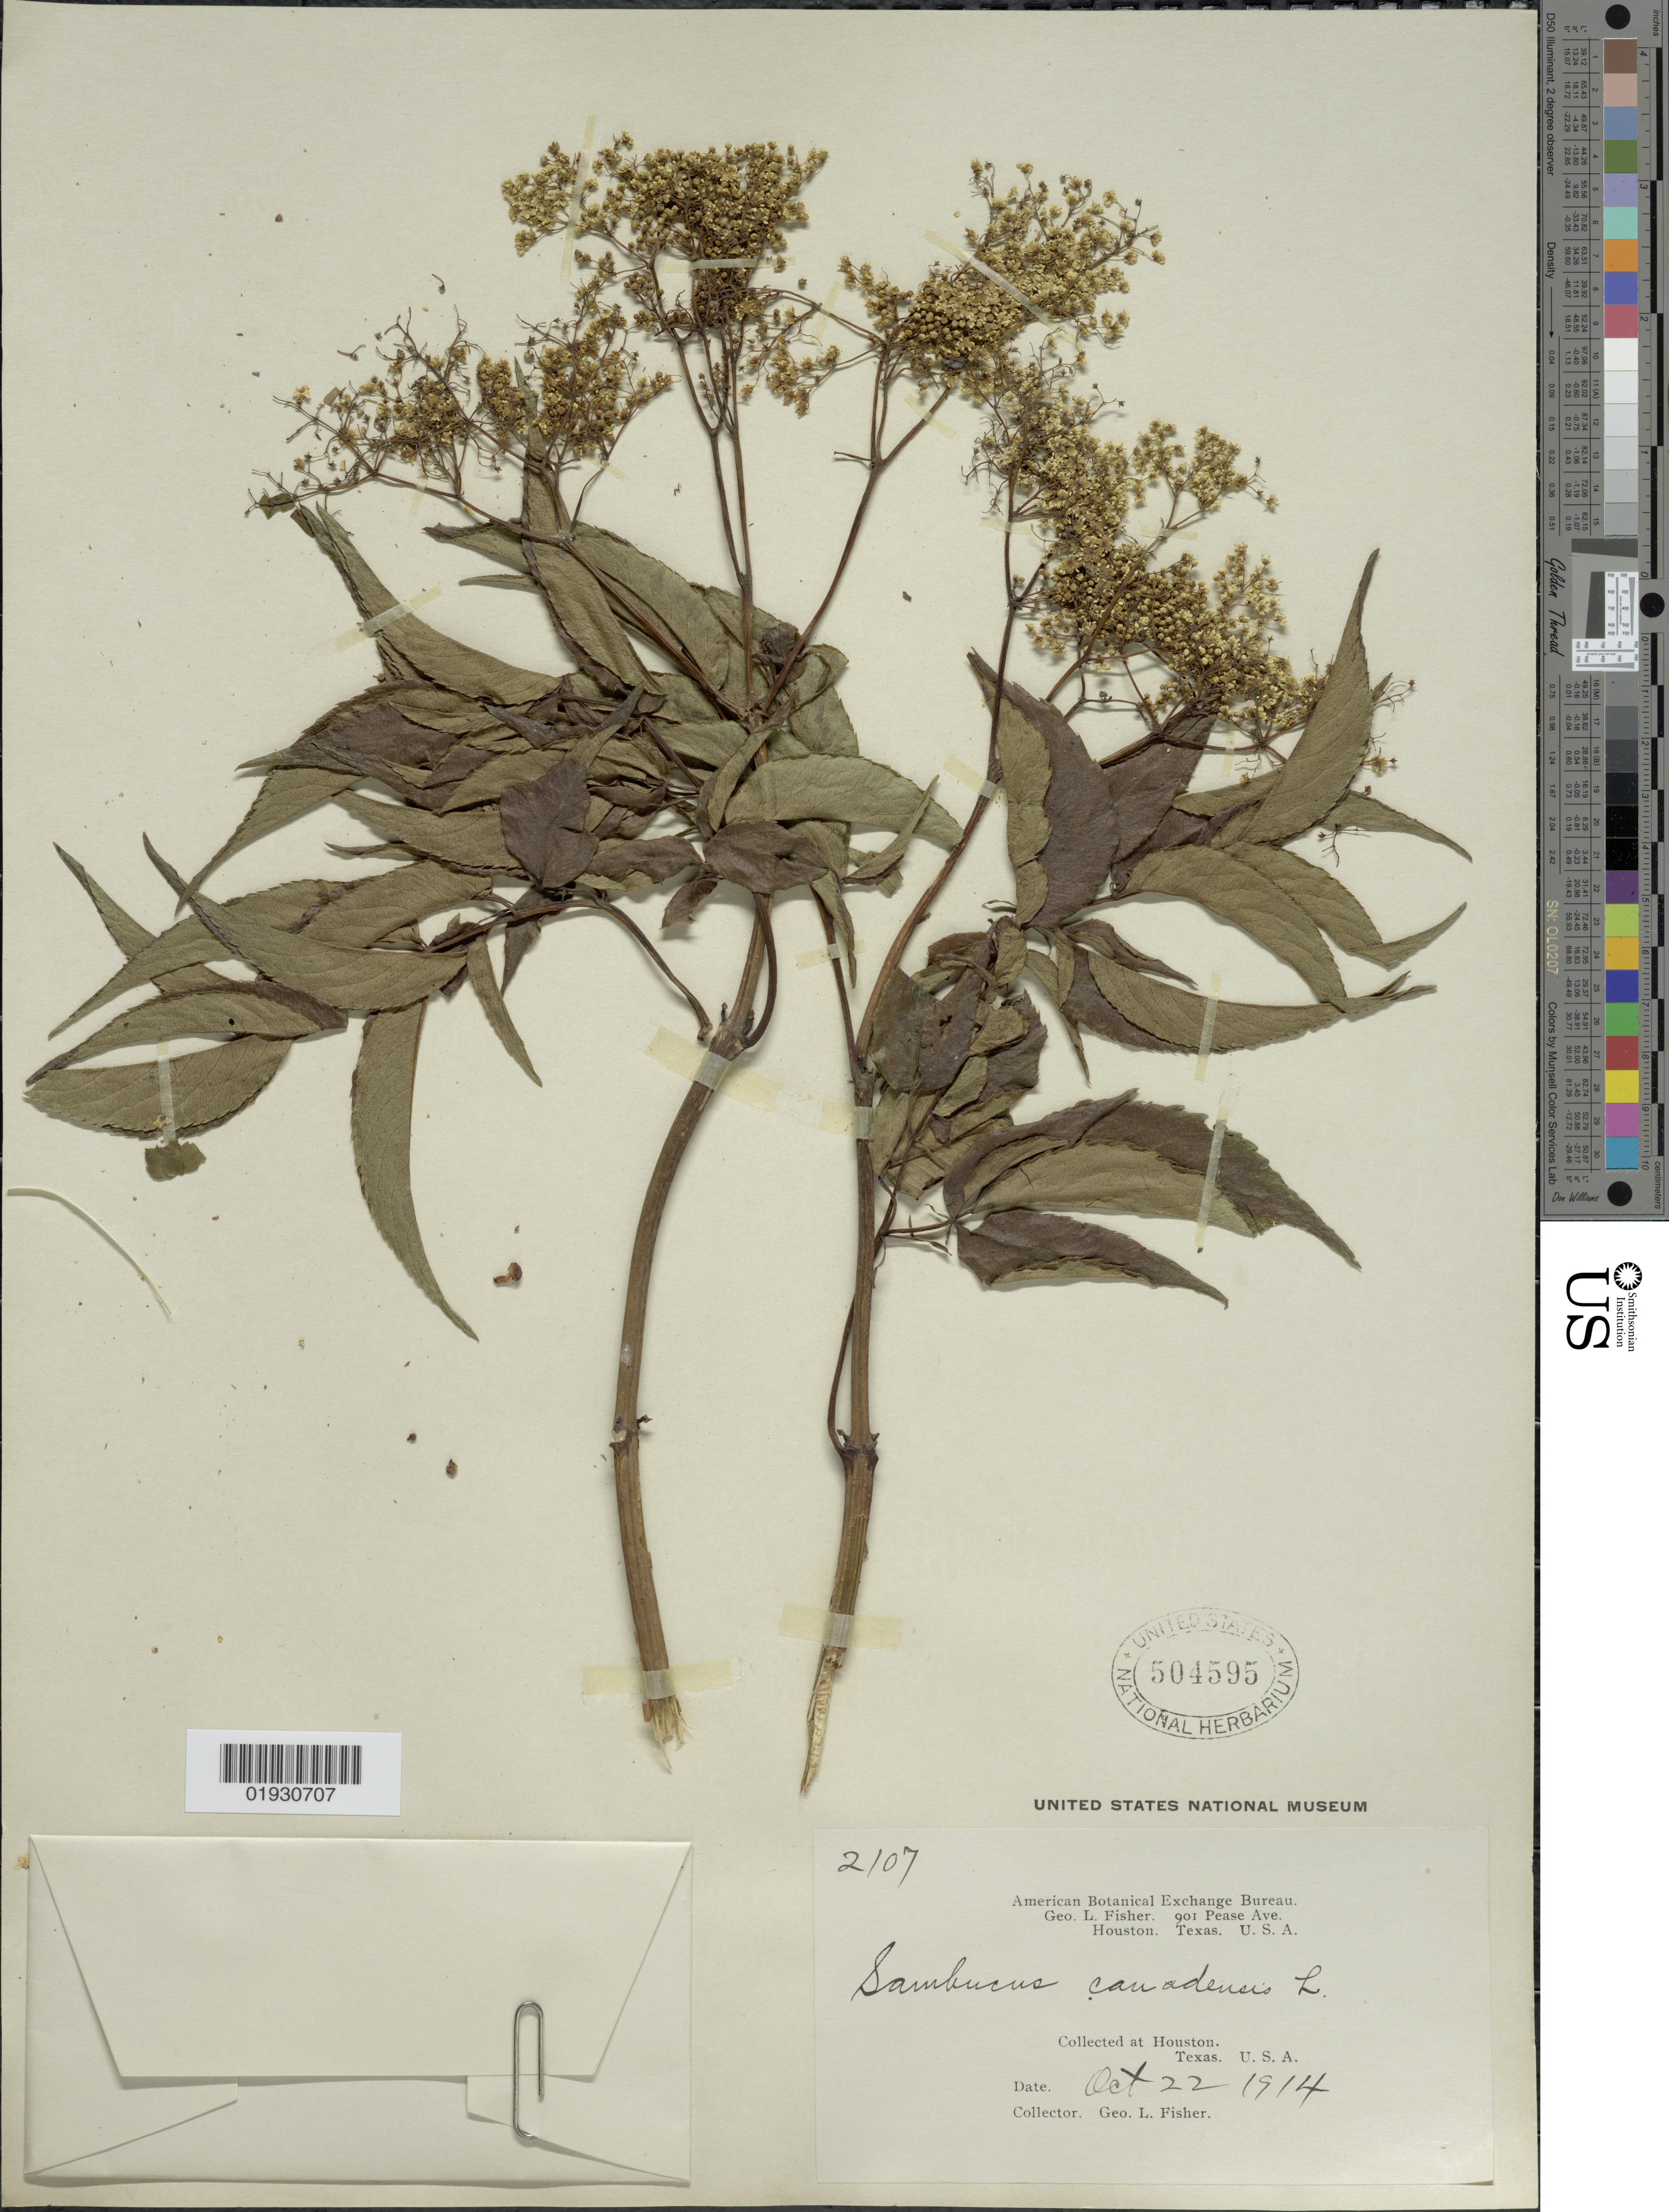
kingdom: Plantae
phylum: Tracheophyta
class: Magnoliopsida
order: Dipsacales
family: Viburnaceae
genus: Sambucus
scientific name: Sambucus canadensis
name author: L.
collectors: G. L. Fisher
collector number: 2107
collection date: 1914-10-22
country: United States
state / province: Texas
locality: Houston.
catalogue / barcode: US 504595